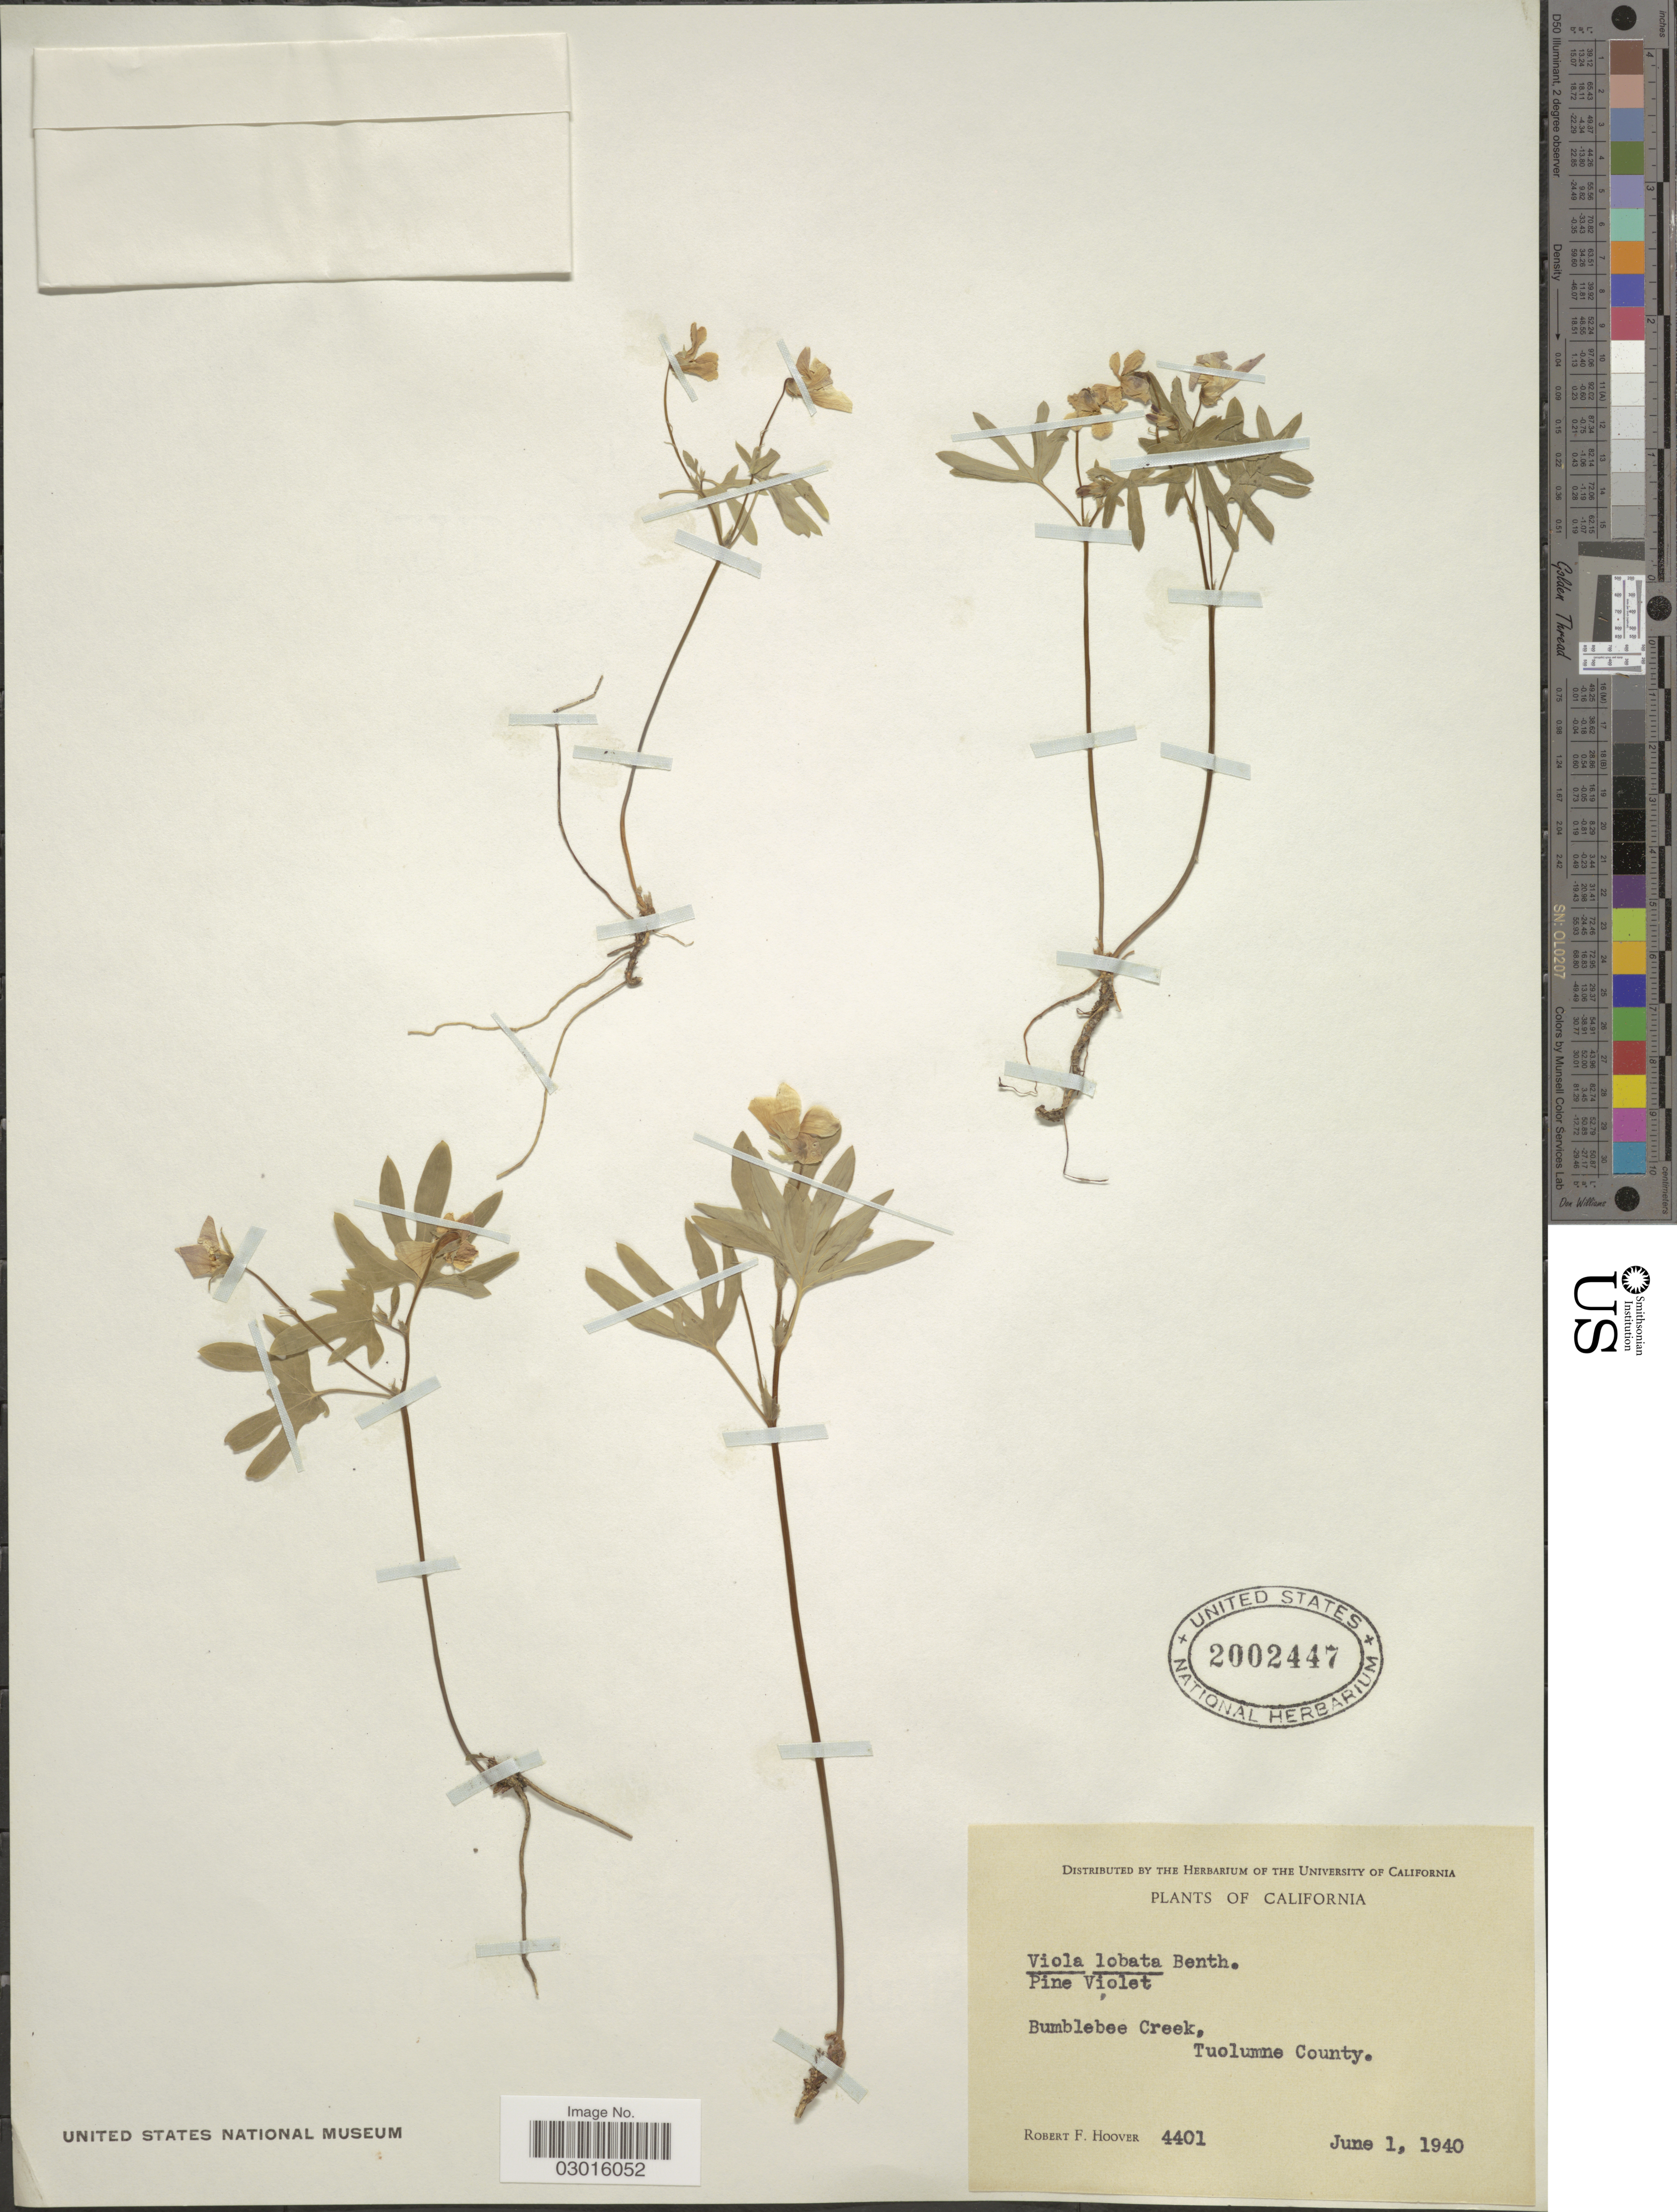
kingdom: Plantae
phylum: Tracheophyta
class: Magnoliopsida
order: Malpighiales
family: Violaceae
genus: Viola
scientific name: Viola lobata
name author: Benth.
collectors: R. F. Hoover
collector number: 4401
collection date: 1940-06-01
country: United States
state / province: California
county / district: Tuolumne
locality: Bumblebee Creek, Tuolumne County.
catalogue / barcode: US 2002447